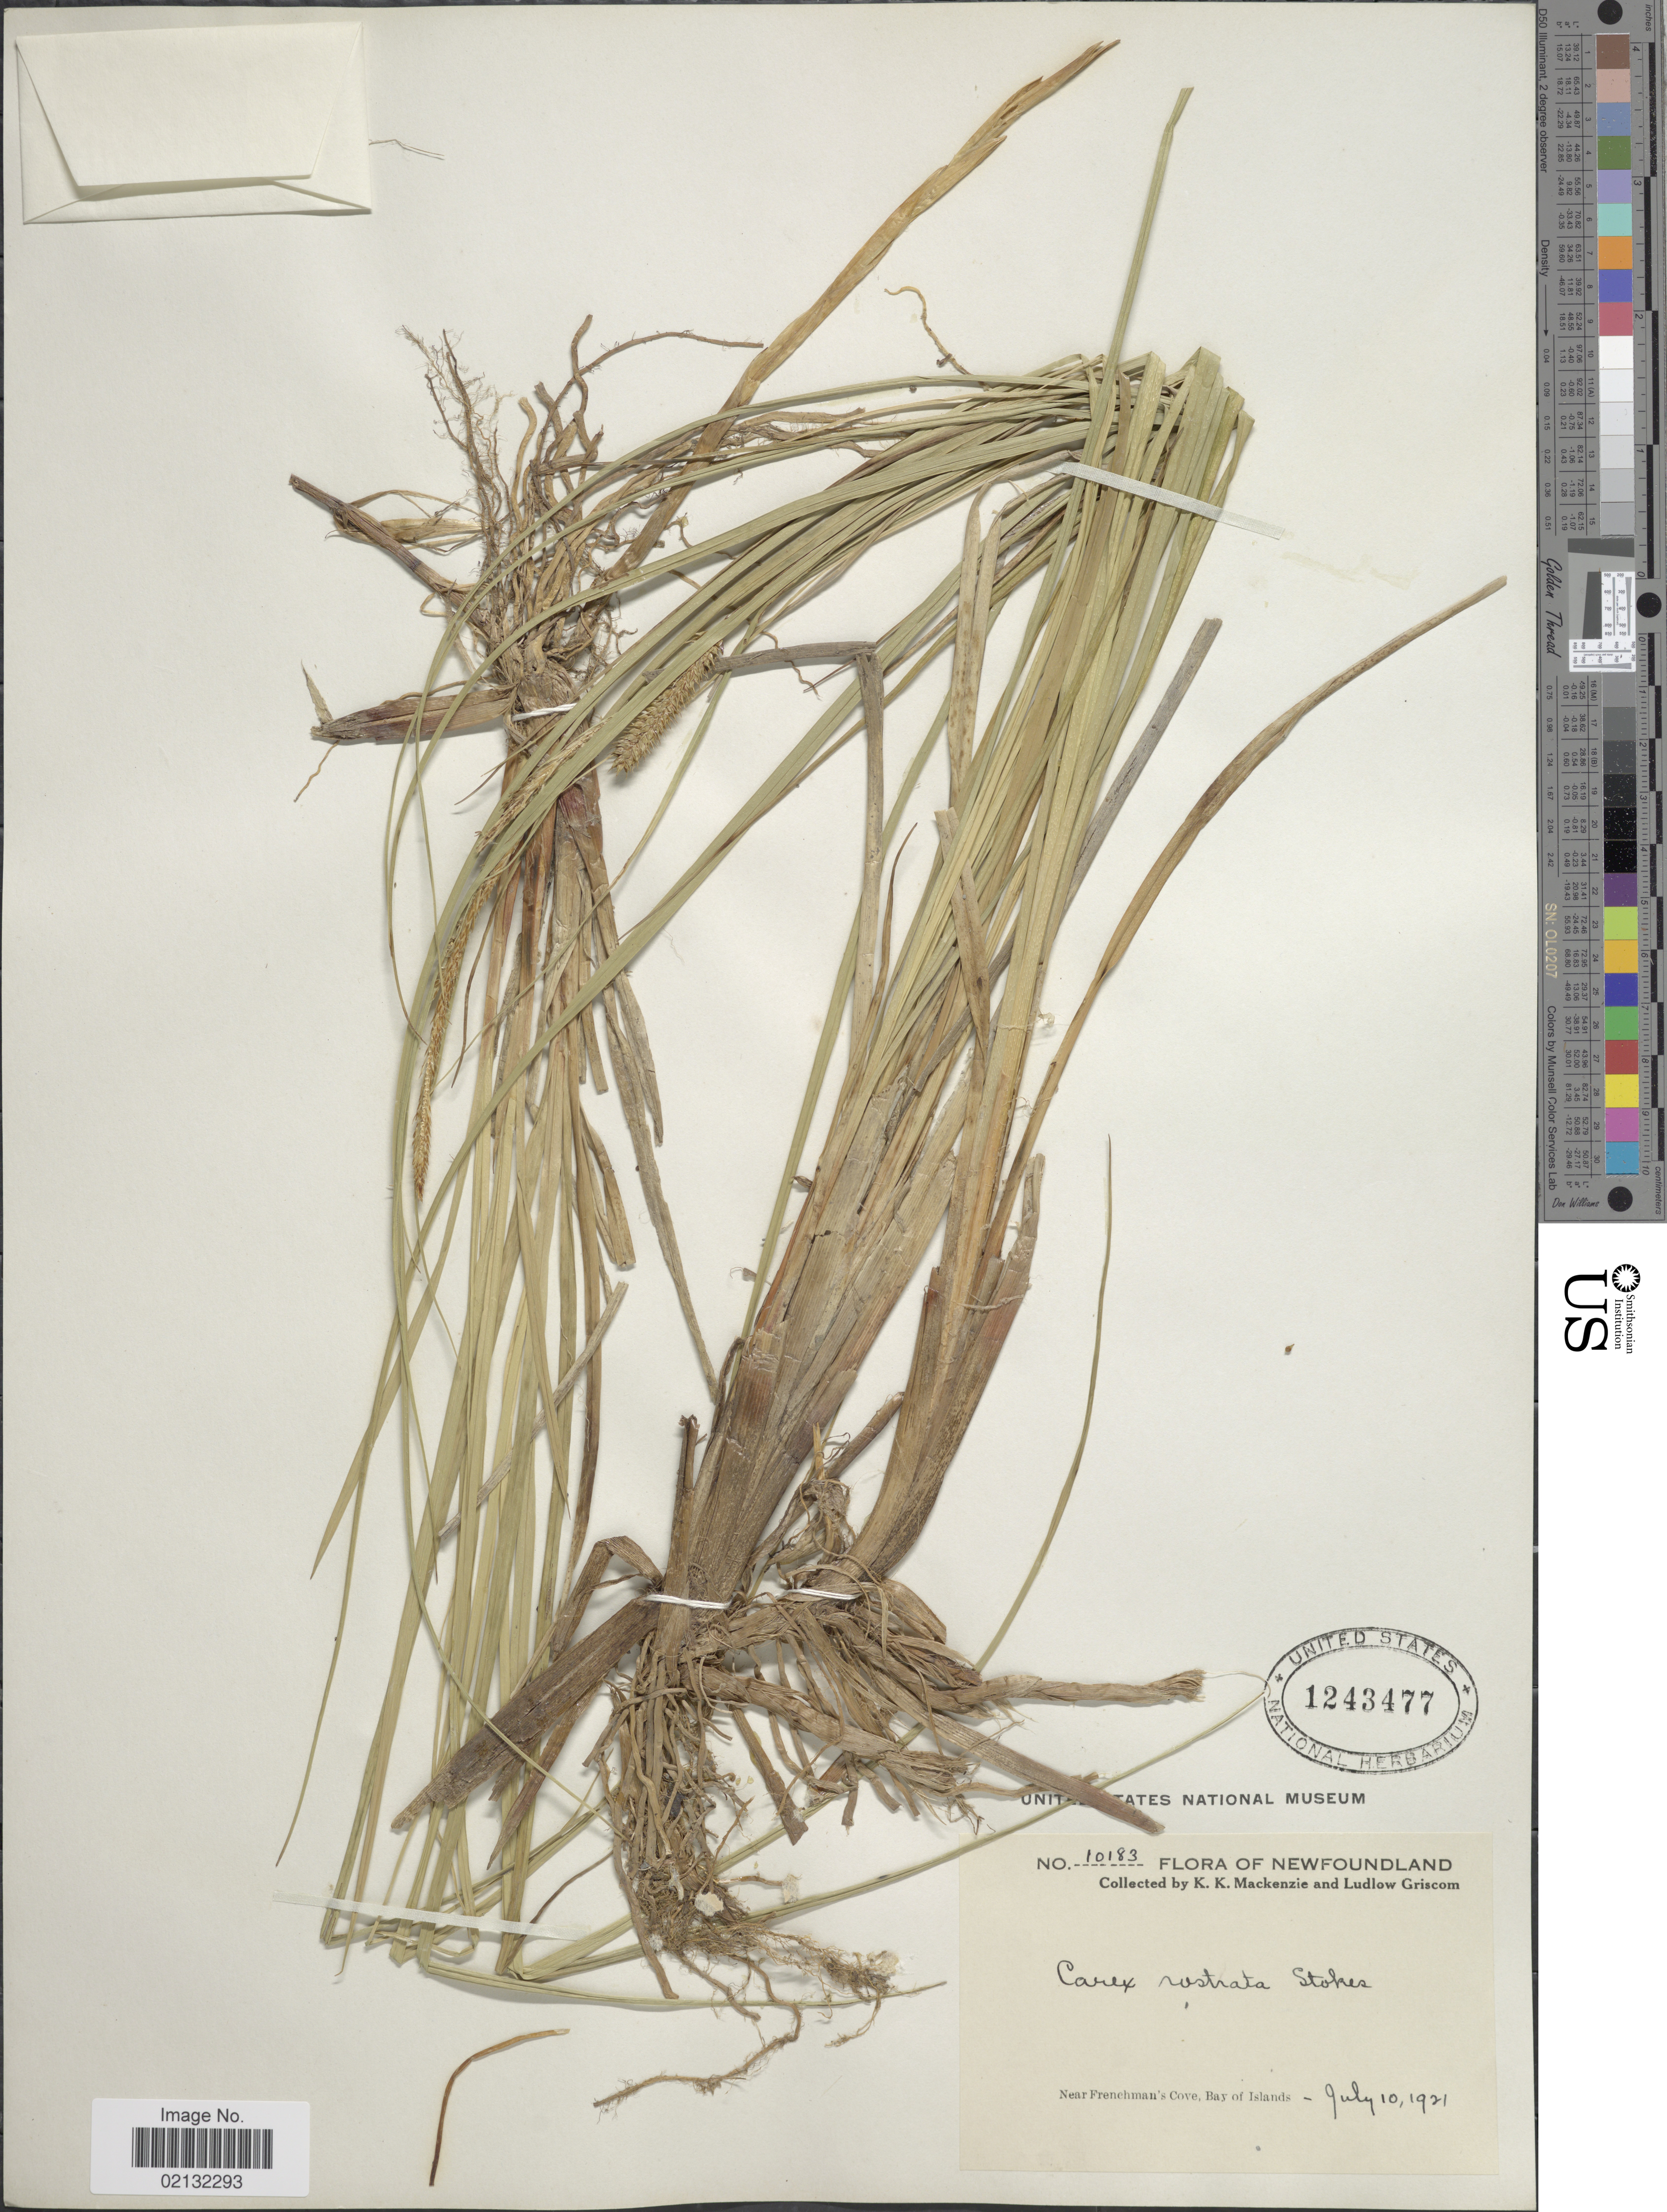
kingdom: Plantae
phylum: Tracheophyta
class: Liliopsida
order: Poales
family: Cyperaceae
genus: Carex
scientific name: Carex rostrata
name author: Stokes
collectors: K. K. Mackenzie & L. Griscom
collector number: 10183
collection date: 1921-07-10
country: Canada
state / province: Newfoundland and Labrador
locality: Near Frenchman's Cove, Bay of Islands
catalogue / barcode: US 1243477